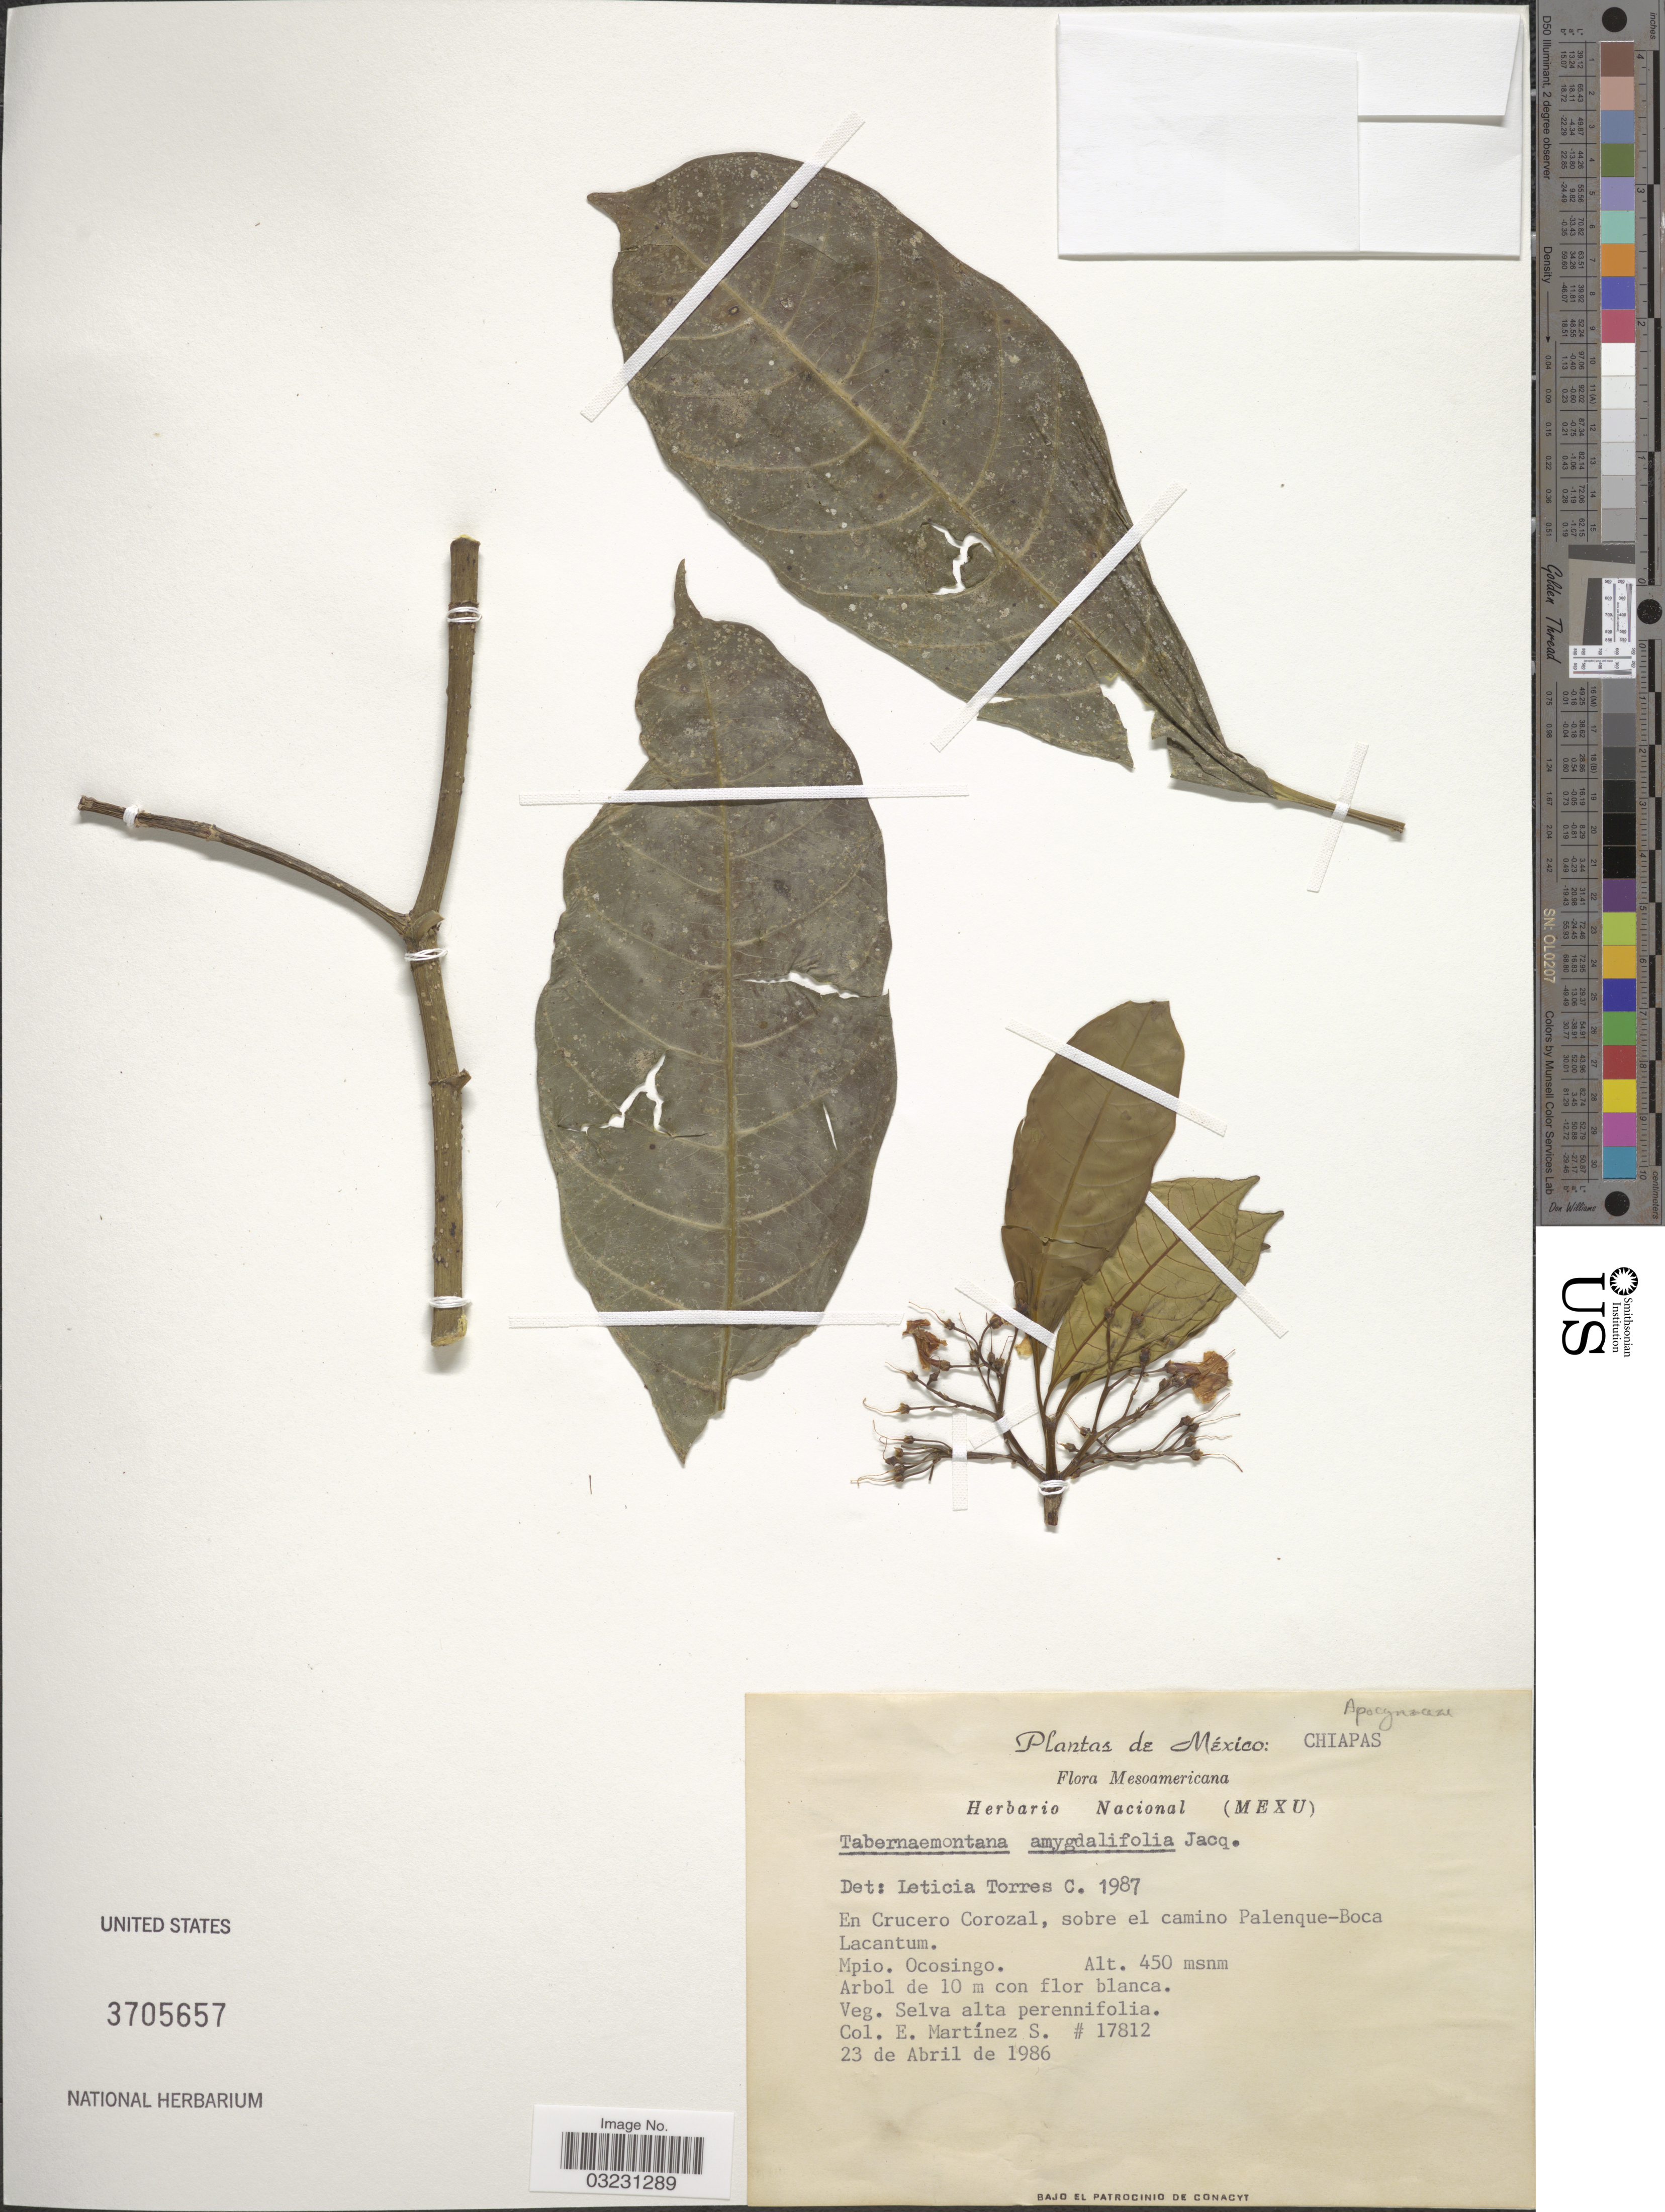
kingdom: Plantae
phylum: Tracheophyta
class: Magnoliopsida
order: Gentianales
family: Apocynaceae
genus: Tabernaemontana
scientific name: Tabernaemontana amygdalifolia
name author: Jacq.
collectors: E. M. Martínez S.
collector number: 17812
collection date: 1986-04-23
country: Mexico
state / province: Chiapas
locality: En Crucero Corozal, sobre el camino Palenque-Boca Lacantum. Mpio. Ocosingo.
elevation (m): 450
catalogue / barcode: US 3705657